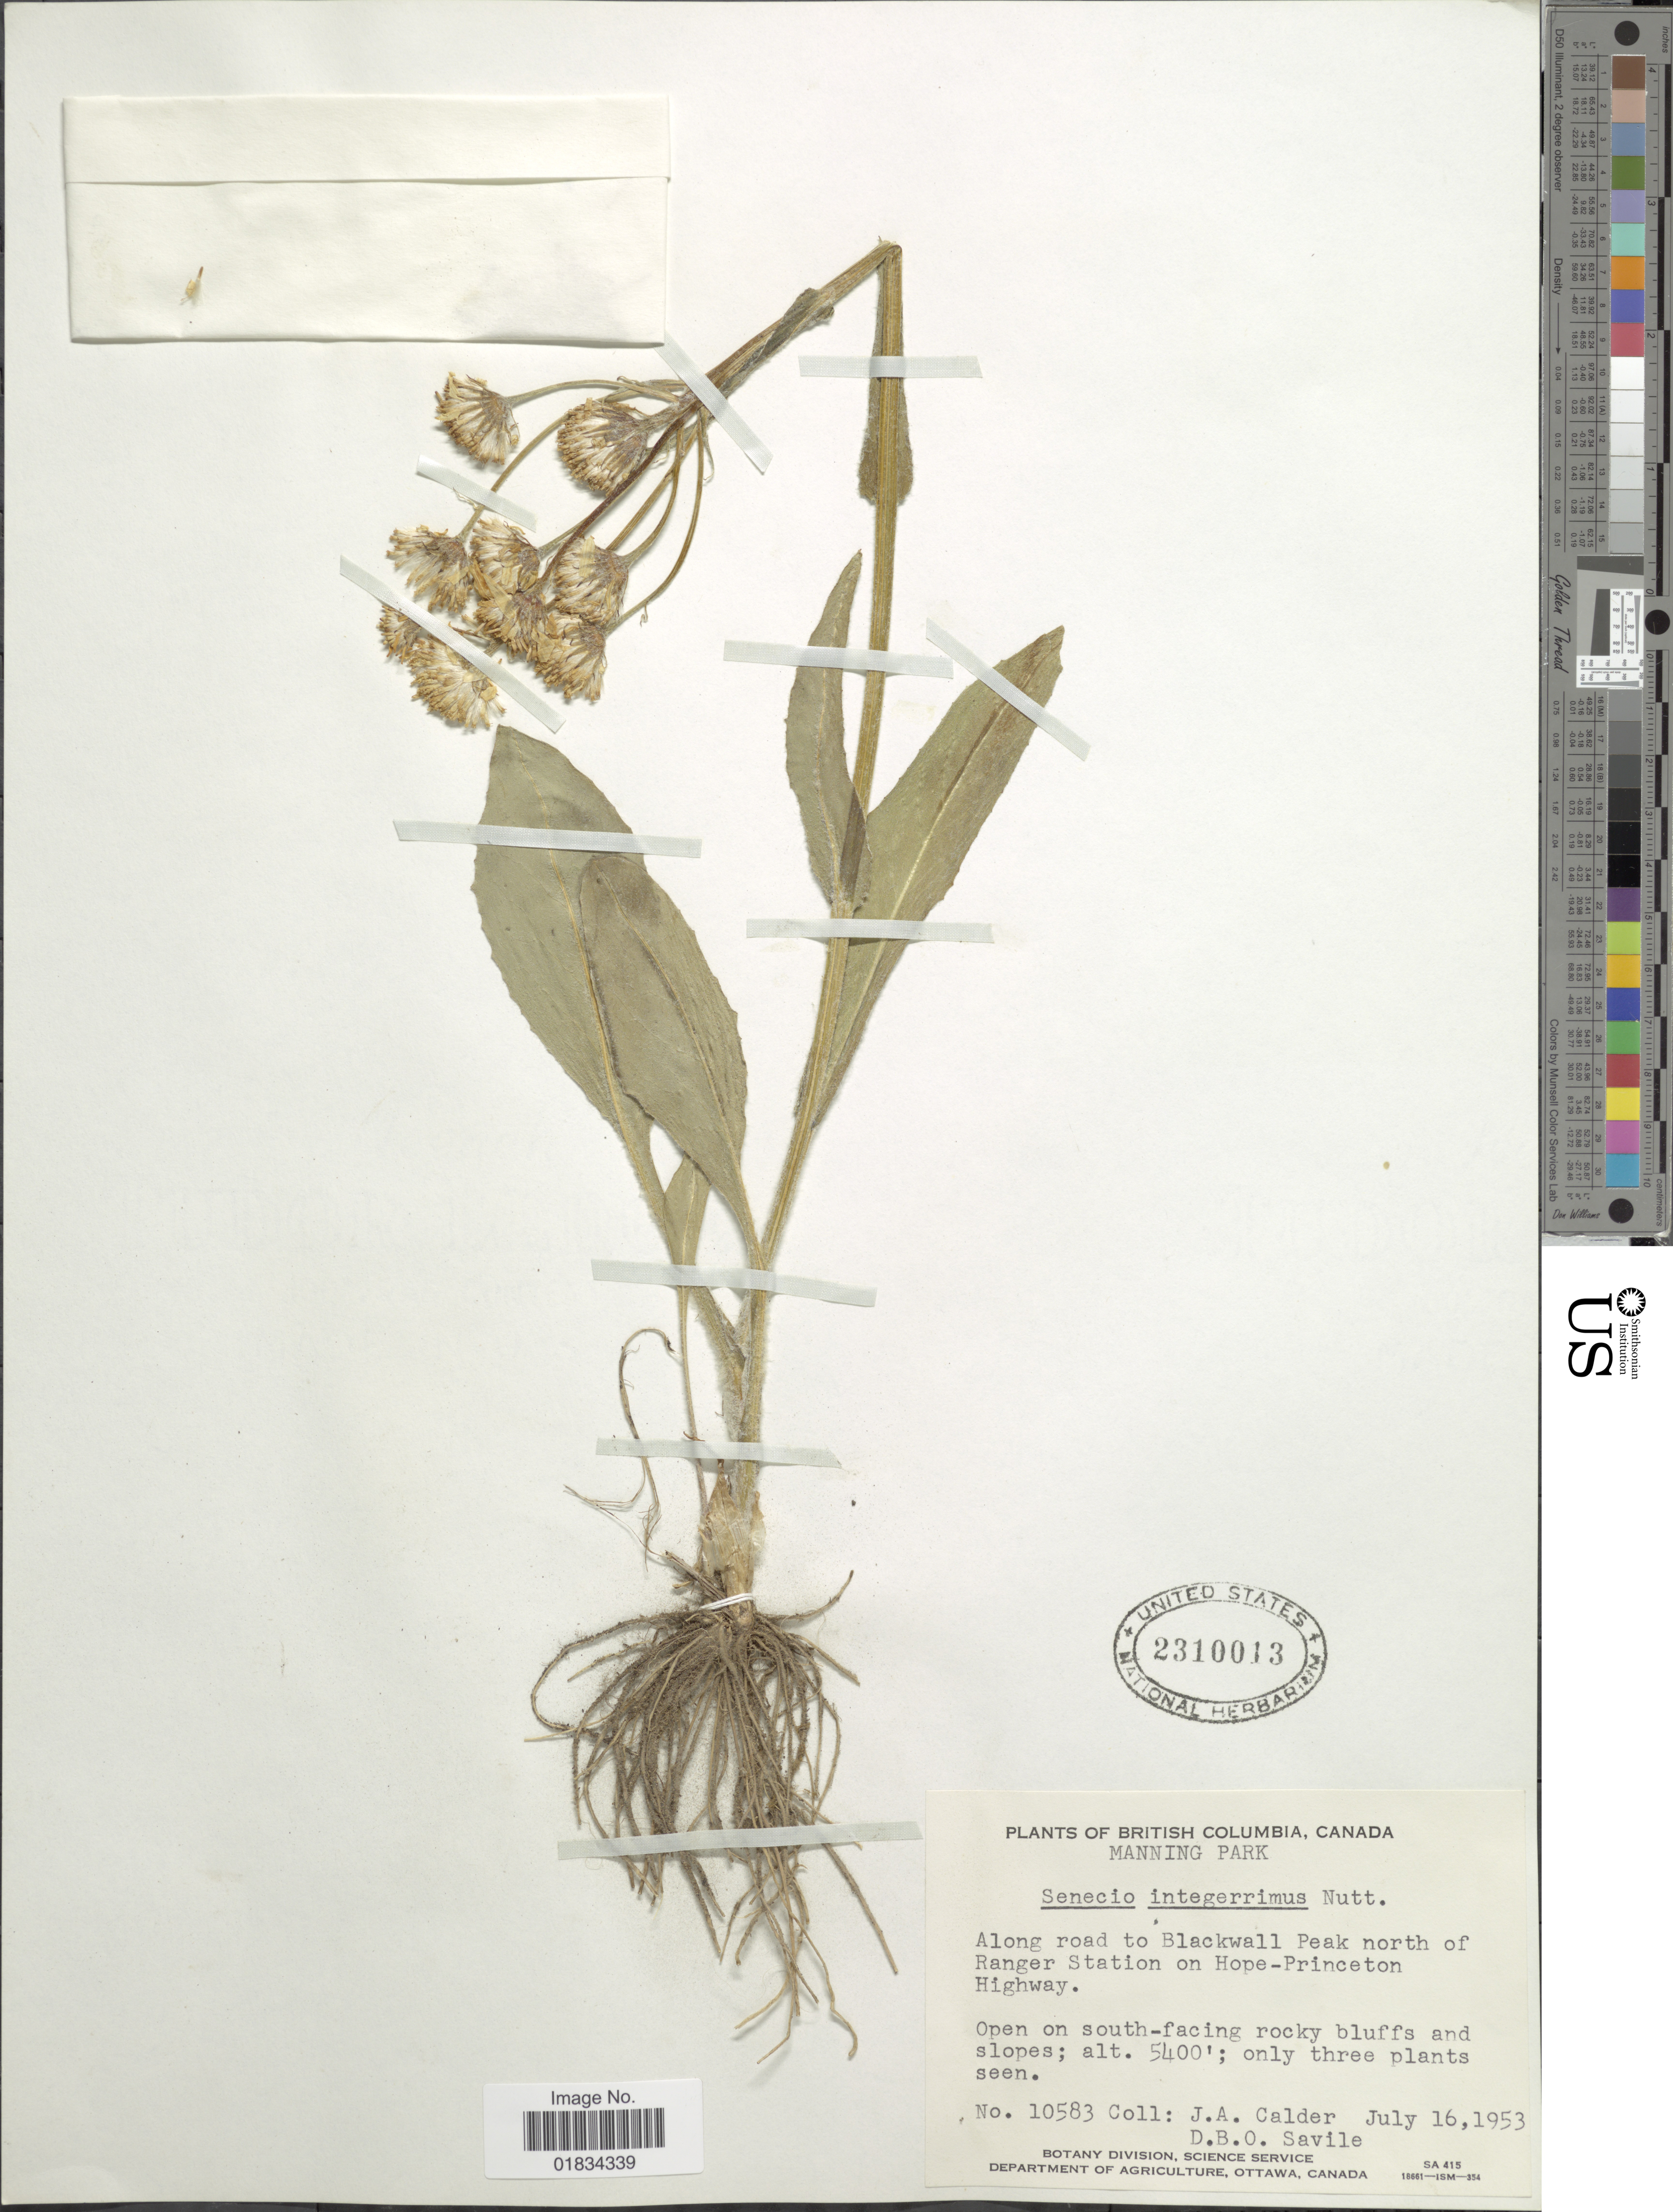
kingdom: Plantae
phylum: Tracheophyta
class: Magnoliopsida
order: Asterales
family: Asteraceae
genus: Senecio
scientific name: Senecio integerrimus var. ochroleucus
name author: (A. Gray) Cronq.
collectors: J. A. Calder & D. Savile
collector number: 10583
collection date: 1953-07-16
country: Canada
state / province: British Columbia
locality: Manning Park, Along road to Blackwel Peak North of Ranger Station on Hope-Princeton Highway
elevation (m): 1646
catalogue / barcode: US 2310013